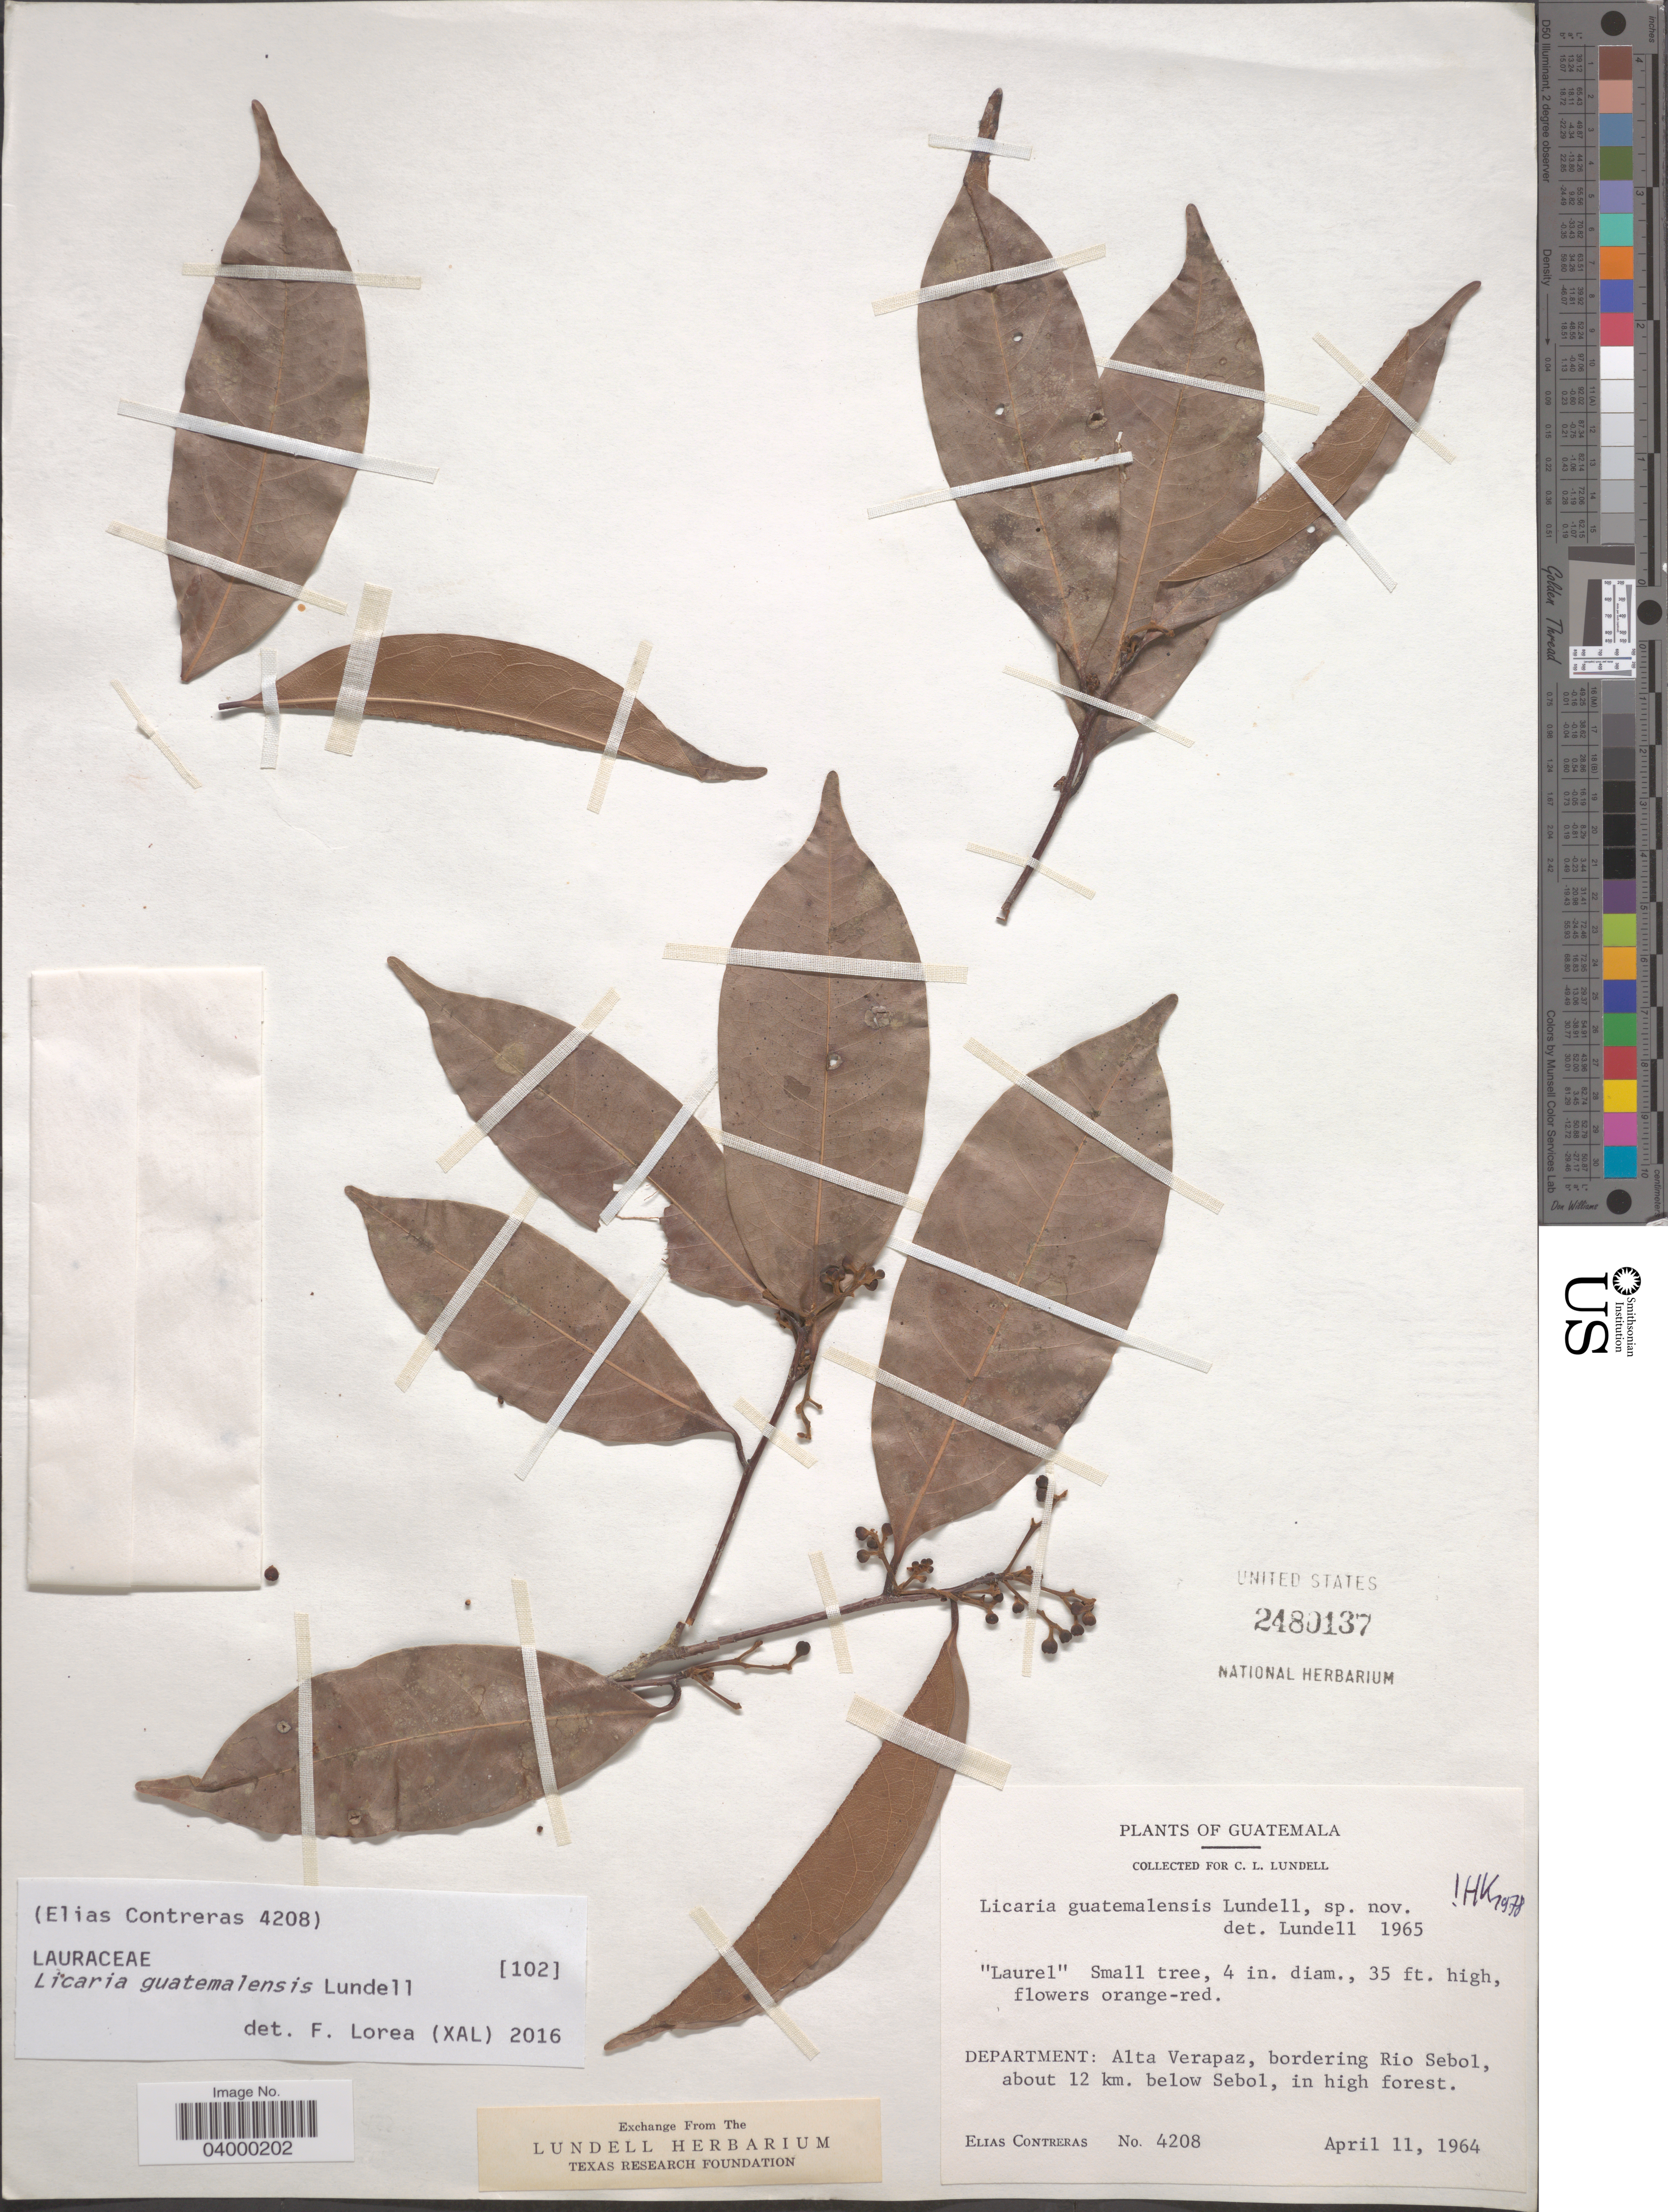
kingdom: Plantae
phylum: Tracheophyta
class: Magnoliopsida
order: Laurales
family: Lauraceae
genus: Licaria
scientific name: Licaria guatemalensis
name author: Lundell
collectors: E. Contreras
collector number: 4208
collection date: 1964-04-11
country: Guatemala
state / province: Alta Verapaz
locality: Department: Alta Verapaz, bordering Rio Sebol, about 12 km. below Sebol.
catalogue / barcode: US 2480137